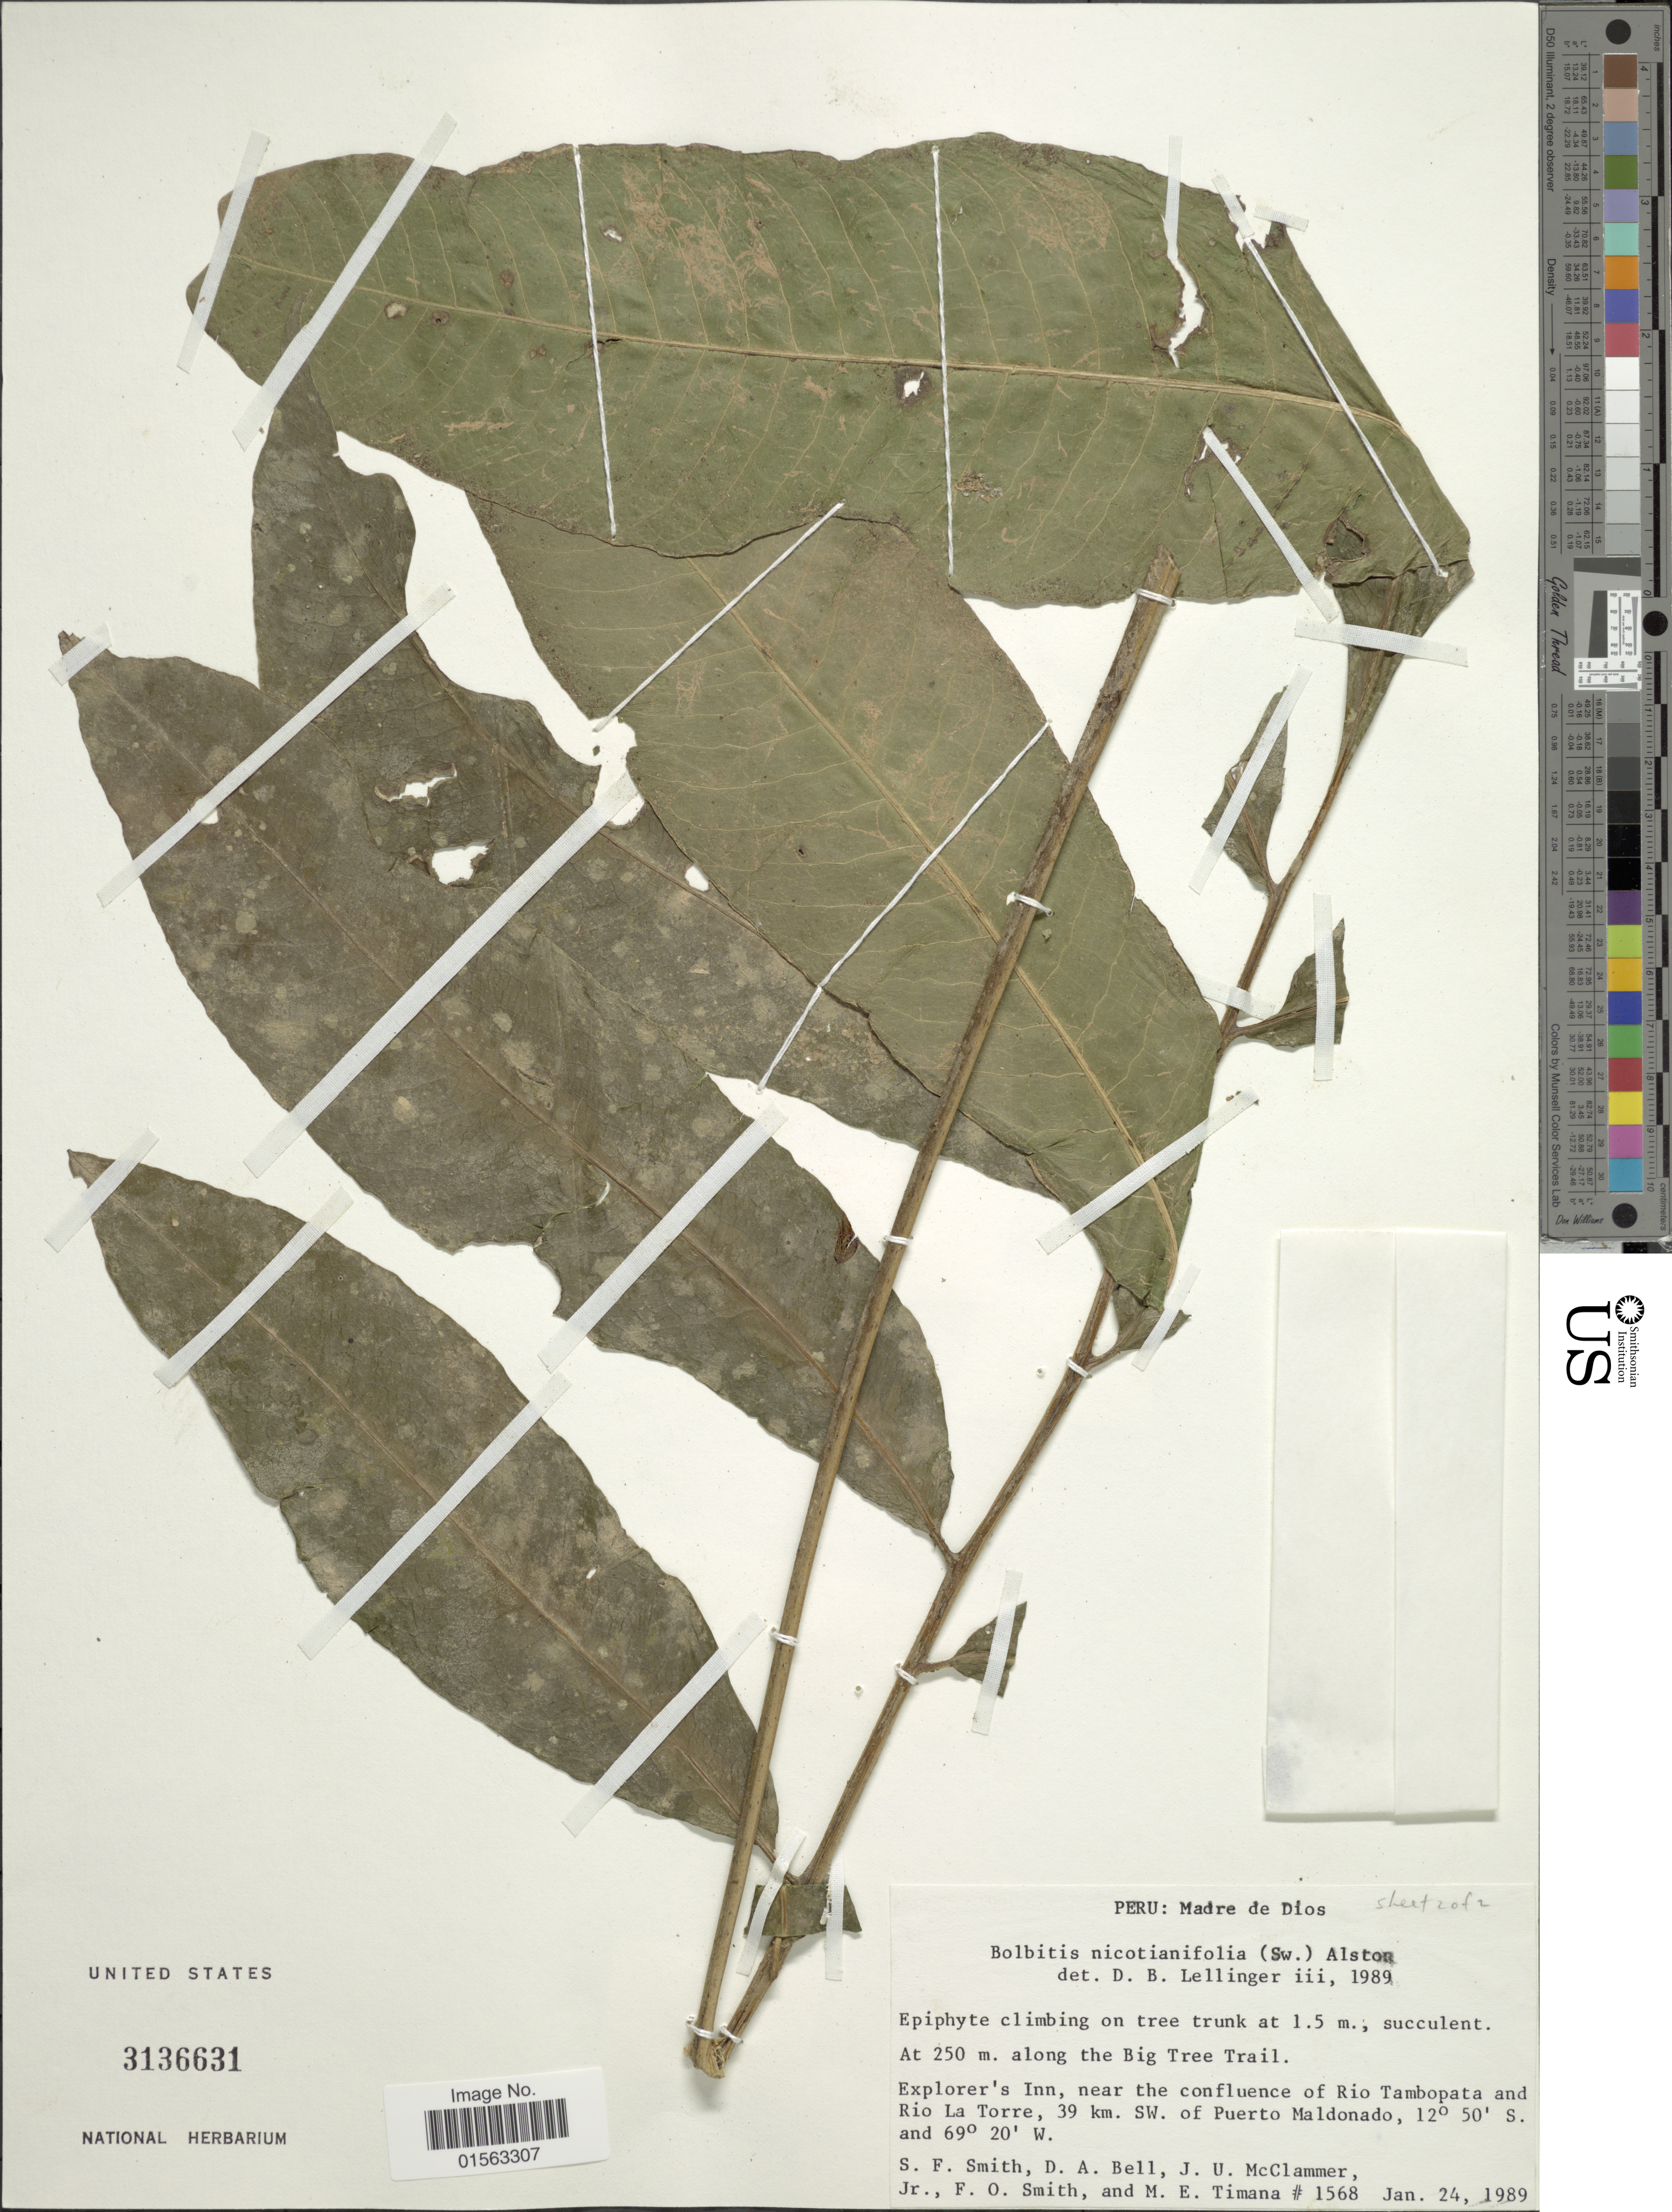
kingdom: Plantae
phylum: Tracheophyta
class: Polypodiopsida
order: Polypodiales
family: Dryopteridaceae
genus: Mickelia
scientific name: Mickelia nicotianifolia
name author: (Sw.) R.C. Moran et al.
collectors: S.F. Smith, D. A. Bell, J. McClammer Jr. & F. Smith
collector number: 1568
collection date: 1989-01-24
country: Peru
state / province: Madre de Dios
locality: Along the Big Tree Trail, explorer's Inn, near the confluence of Rio Tambopata and Rio La Torre, 39 km. SW. of Puerto Maldonado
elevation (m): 250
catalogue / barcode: US 3136631